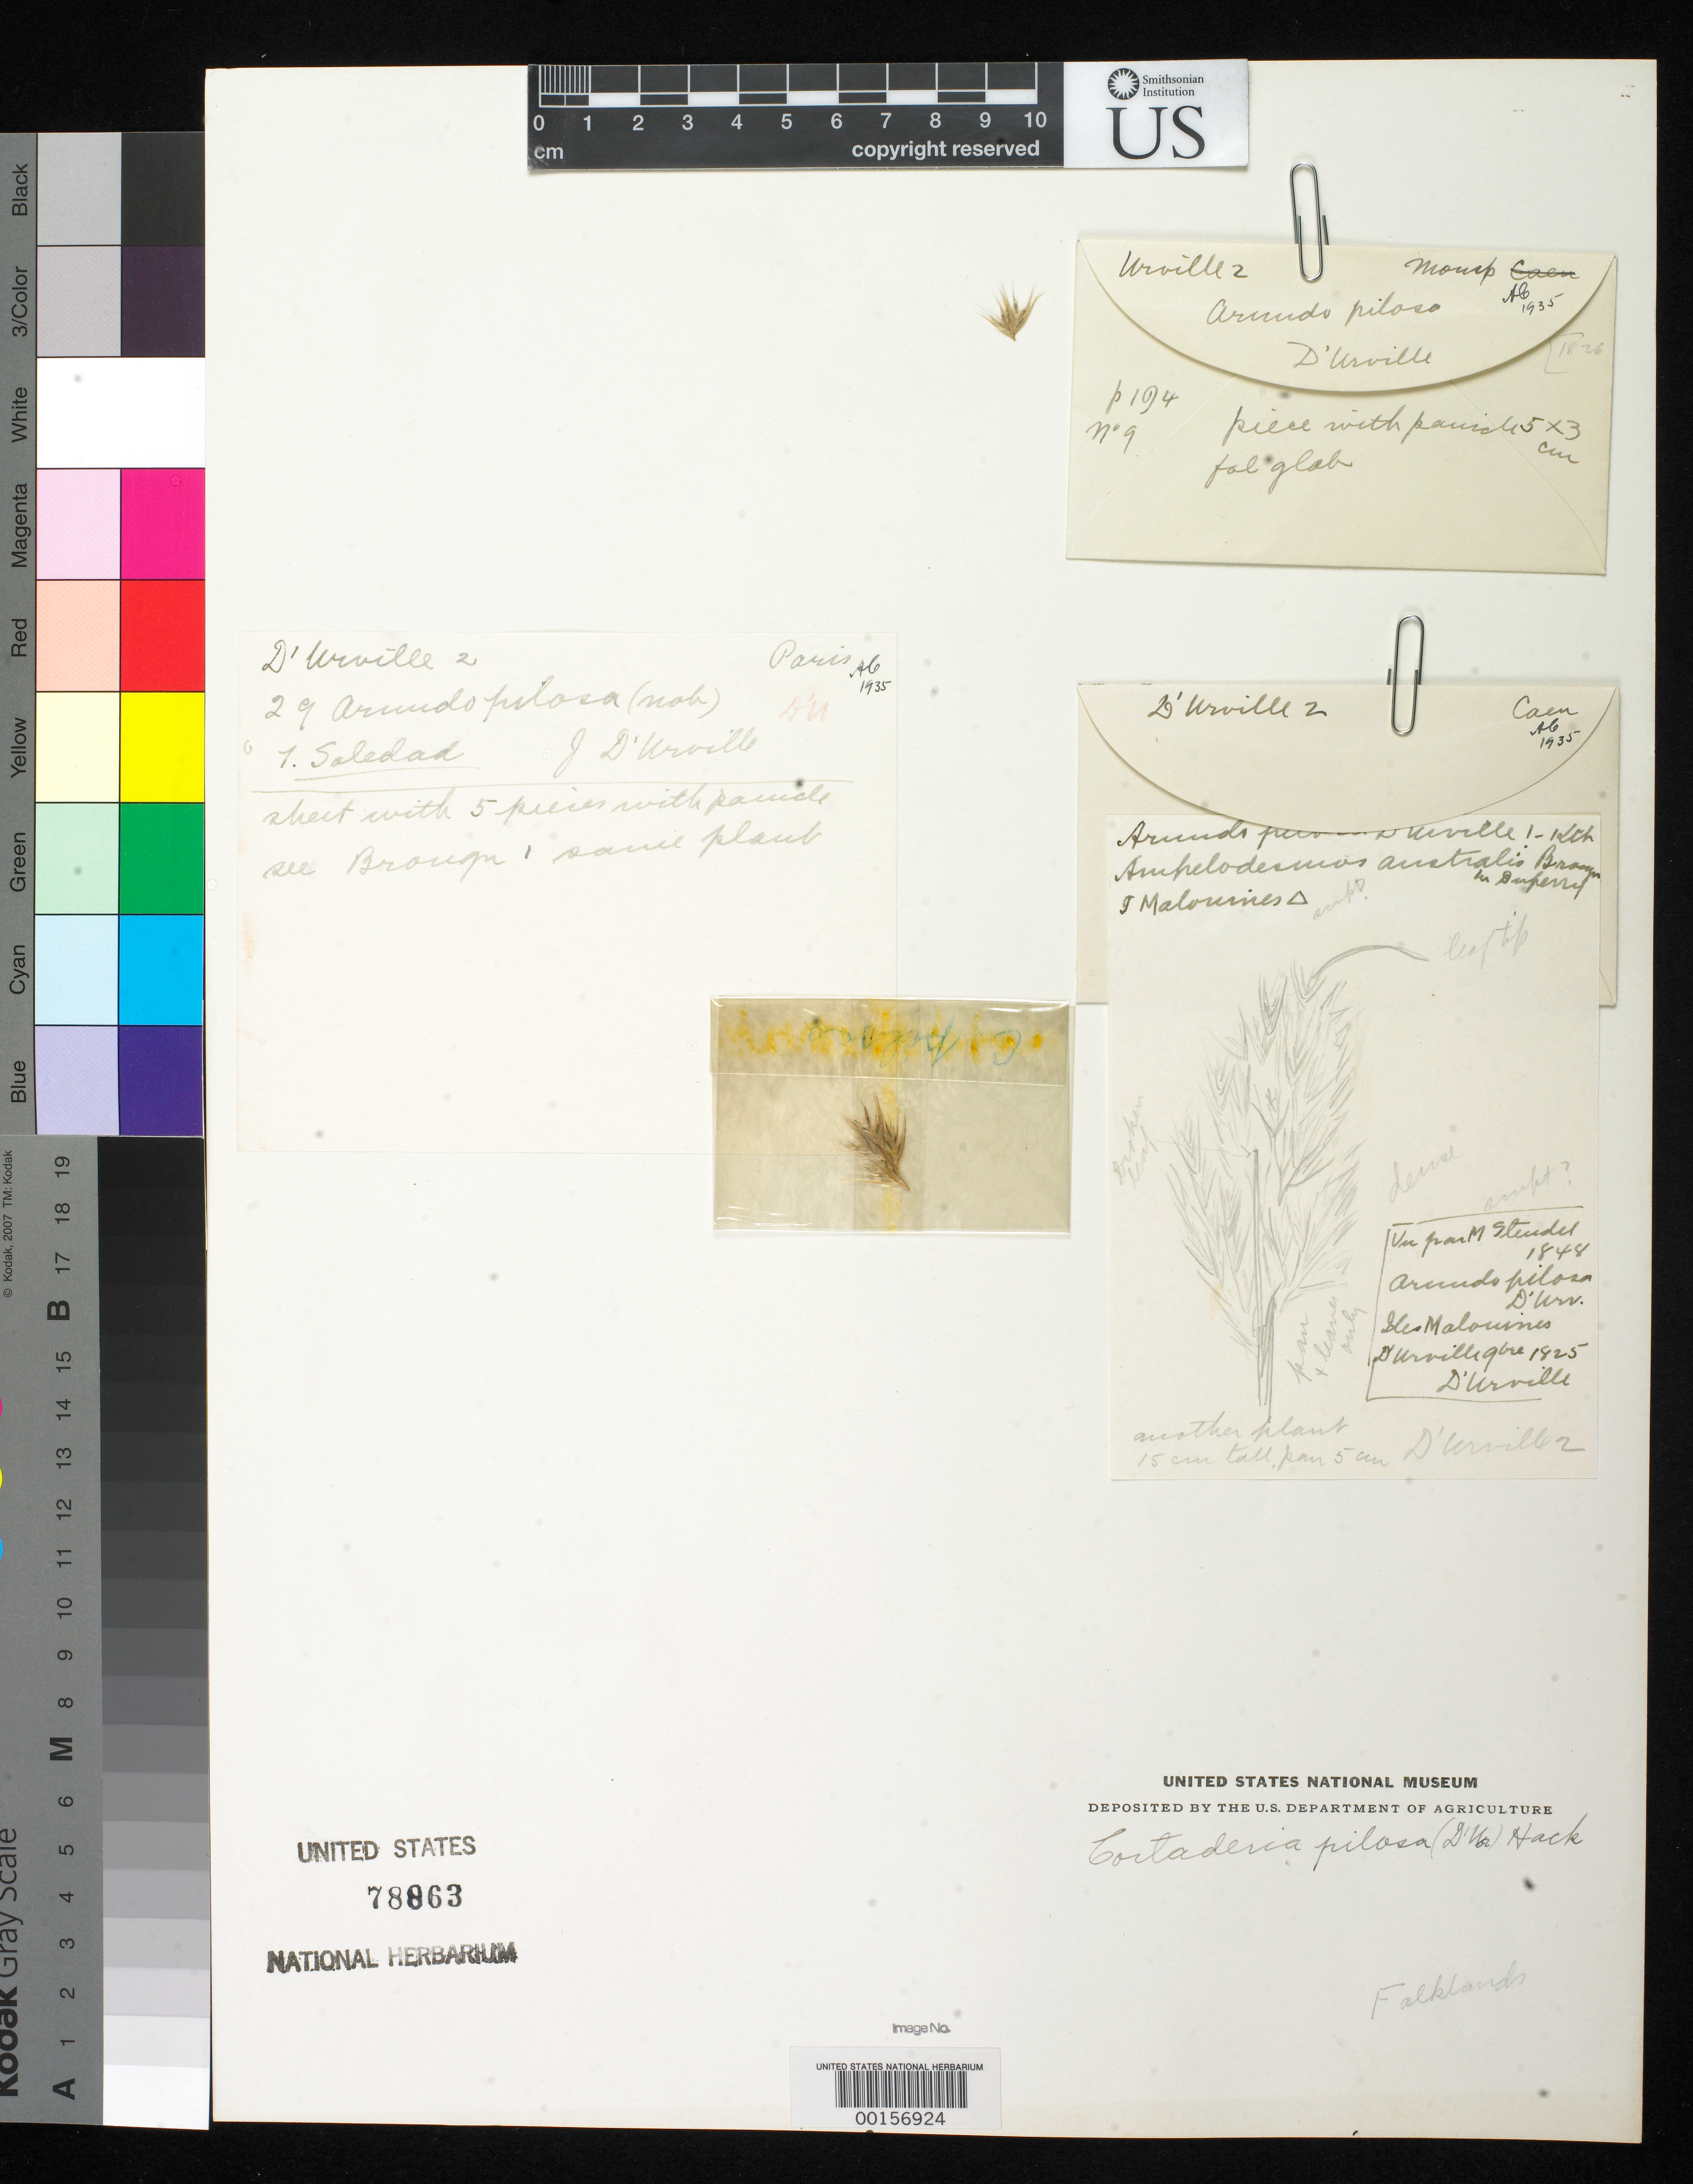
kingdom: Plantae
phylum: Tracheophyta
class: Liliopsida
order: Poales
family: Poaceae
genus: Arundo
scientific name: Arundo pilosa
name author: d'Urv.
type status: Type Collection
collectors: J. d'Urville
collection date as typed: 1825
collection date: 1825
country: Falkland Islands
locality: Malouines.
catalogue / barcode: US 78863